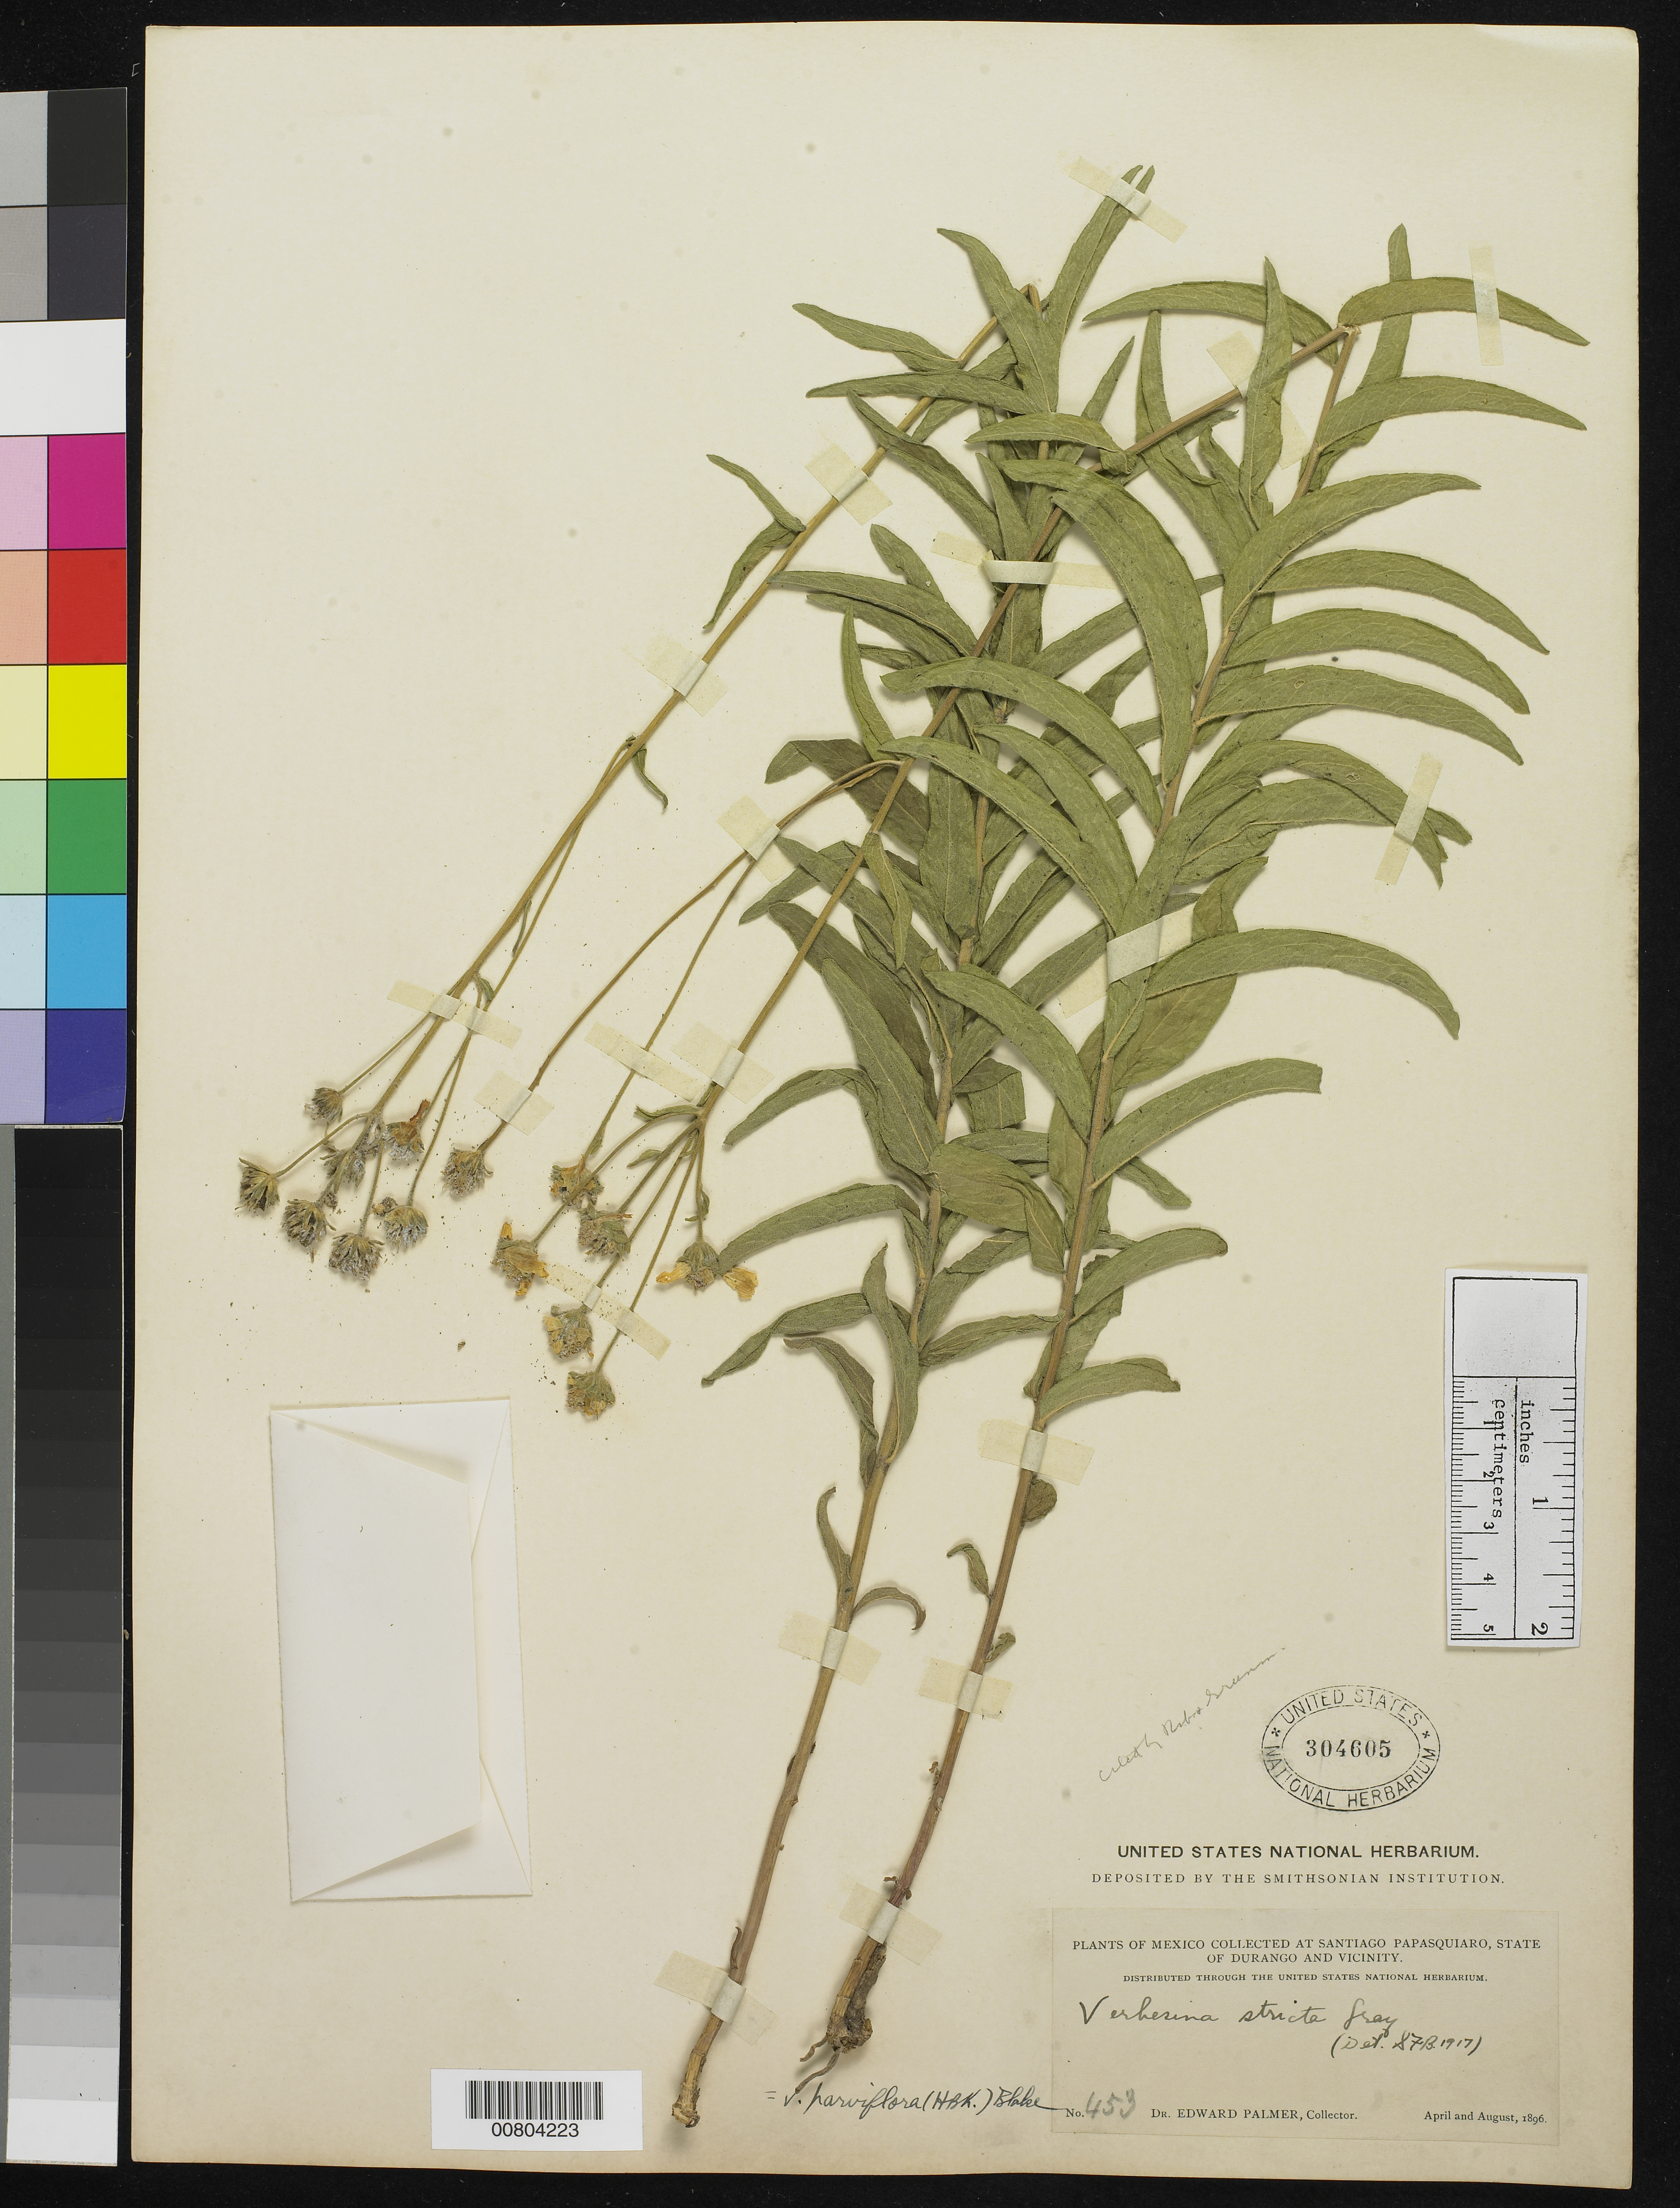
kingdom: Plantae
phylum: Tracheophyta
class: Magnoliopsida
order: Asterales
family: Asteraceae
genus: Verbesina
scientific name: Verbesina parviflora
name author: (Kunth) S.F. Blake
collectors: E. Palmer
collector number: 453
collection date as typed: Apr 1896 to -- Aug 1896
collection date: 1896-04/1896-08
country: Mexico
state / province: Durango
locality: Santiago Papasquiaro, Durango and vicinity.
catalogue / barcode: US 304605